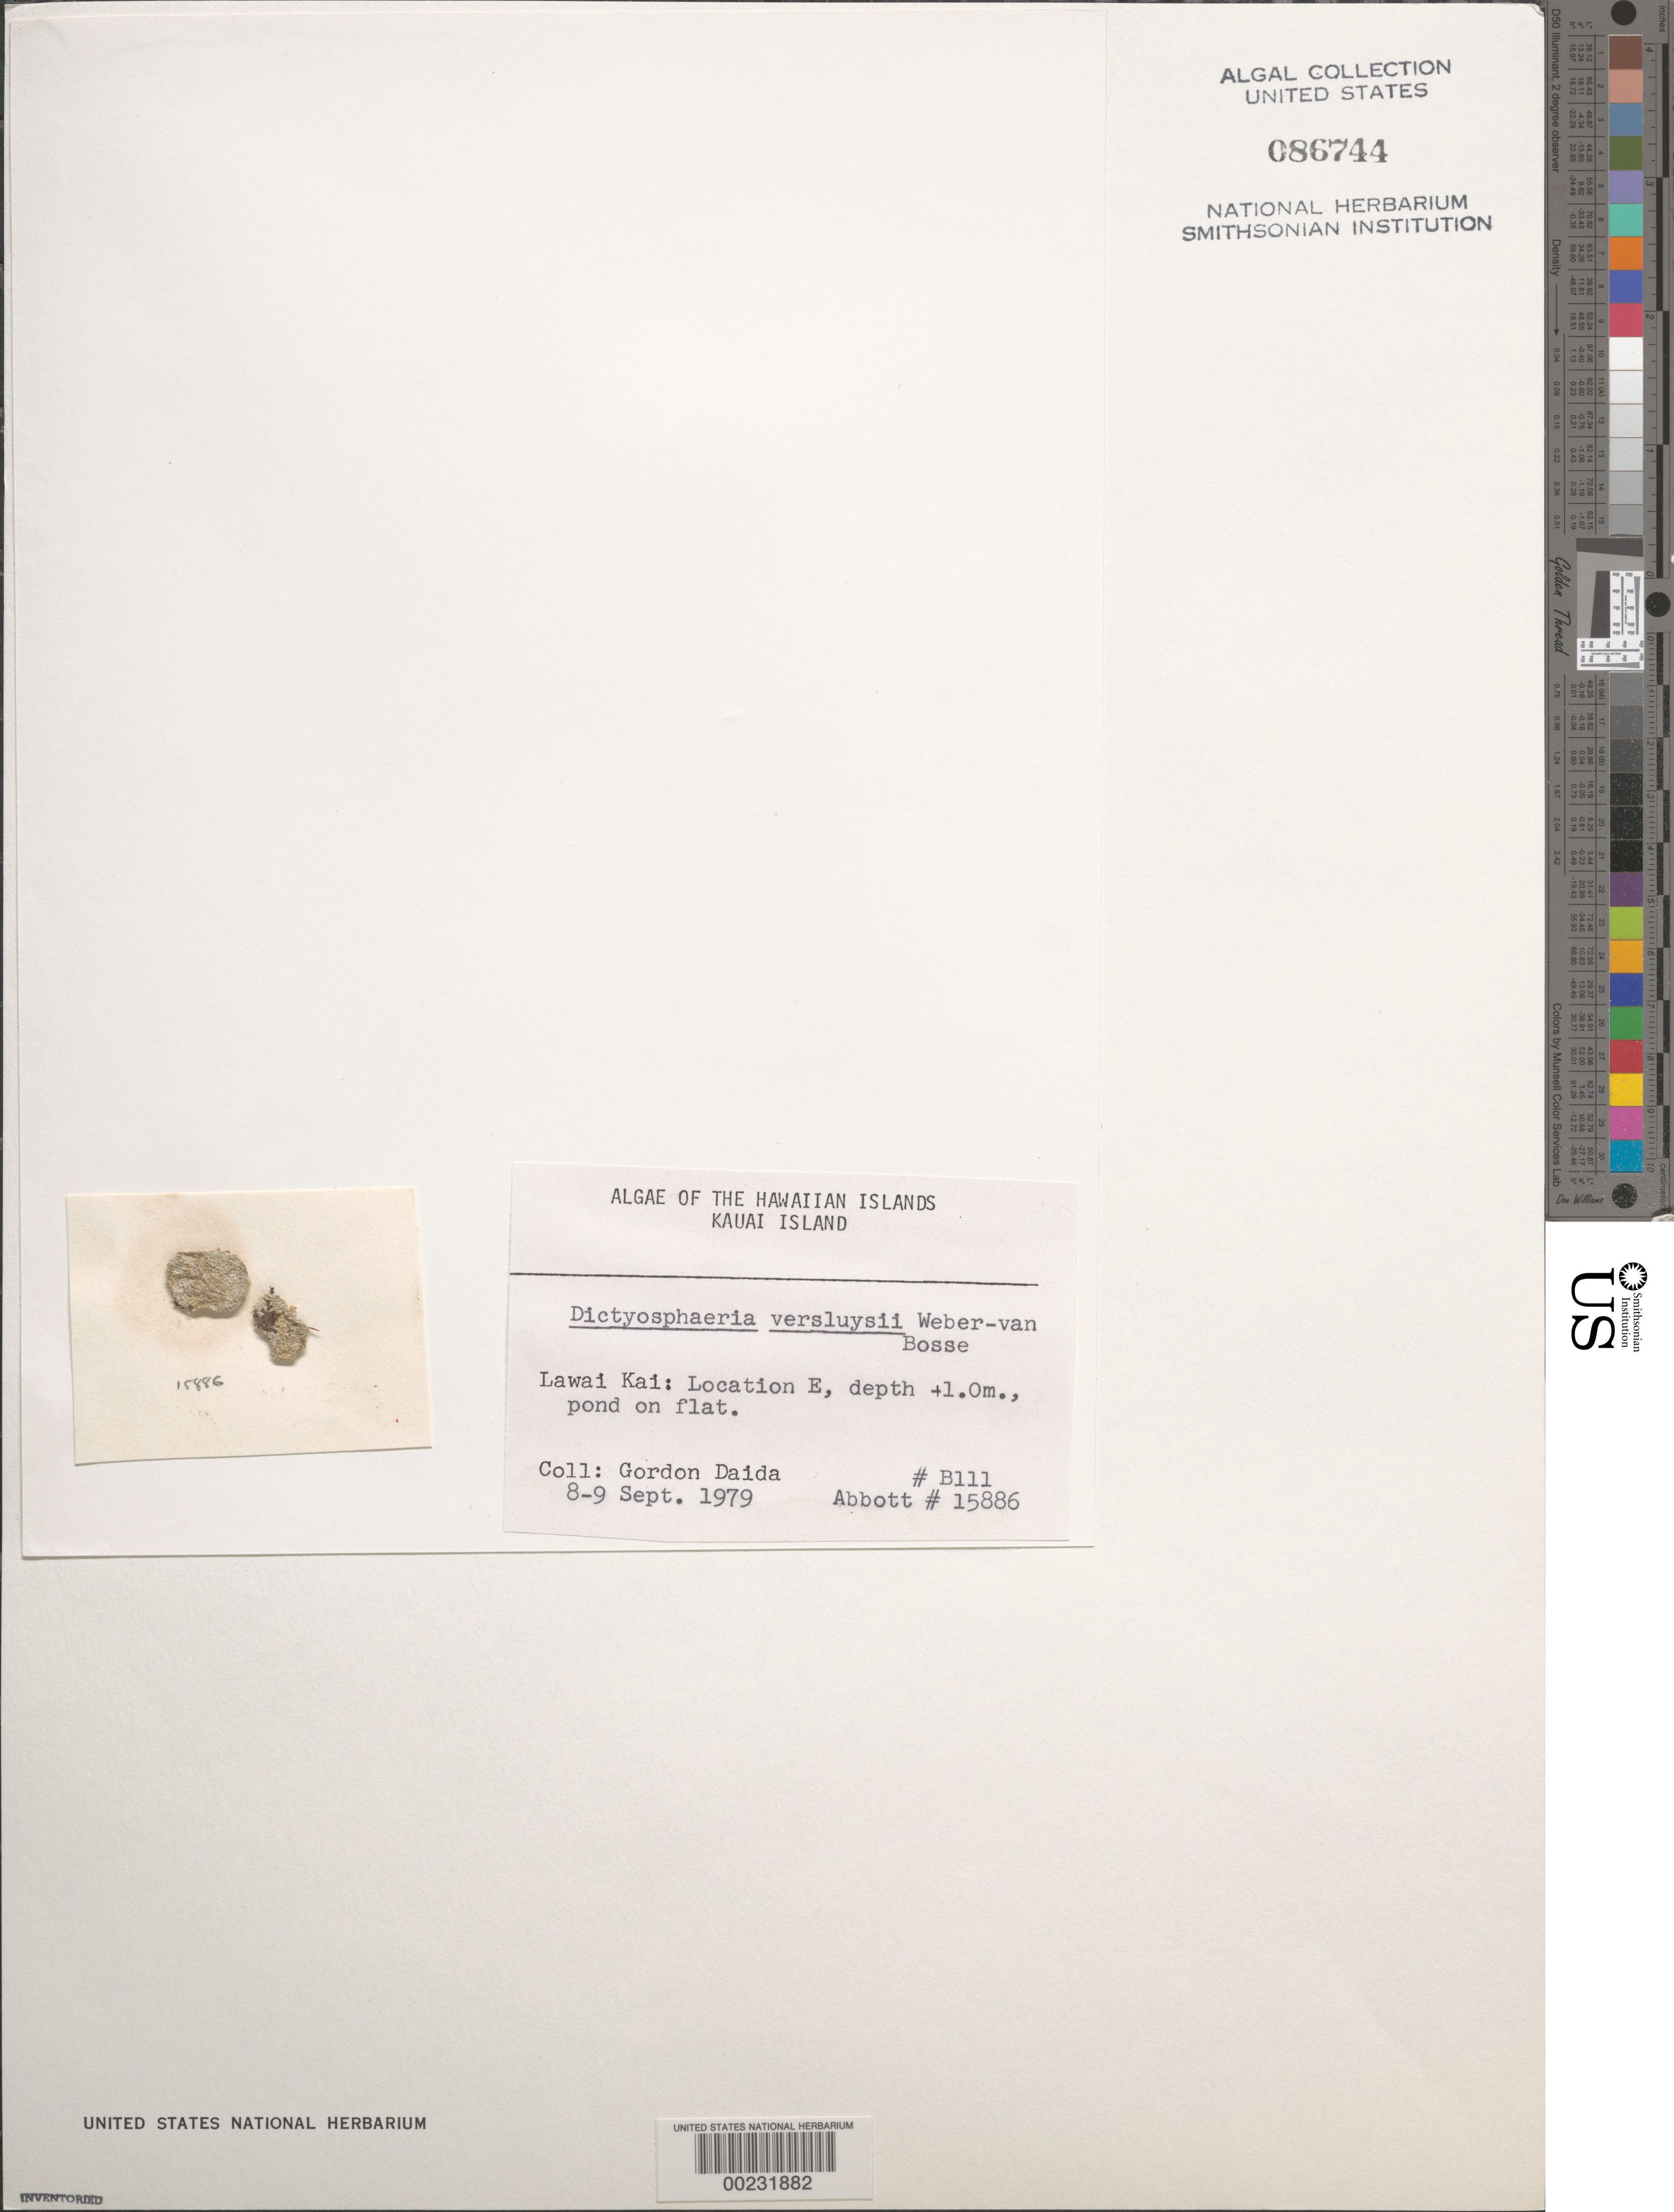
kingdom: Plantae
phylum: Chlorophyta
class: Ulvophyceae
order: Siphonocladales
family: Siphonocladaceae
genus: Dictyosphaeria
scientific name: Dictyosphaeria versluysii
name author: Weber Bosse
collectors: G. Daida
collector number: B111 & IAA 15886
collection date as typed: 08 Sep 1979 to 09 Sep 1979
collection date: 1979-09-08/1979-09-09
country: United States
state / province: Hawaii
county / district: Kaui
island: Kaua'i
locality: Lawai Kai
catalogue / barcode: US 86744